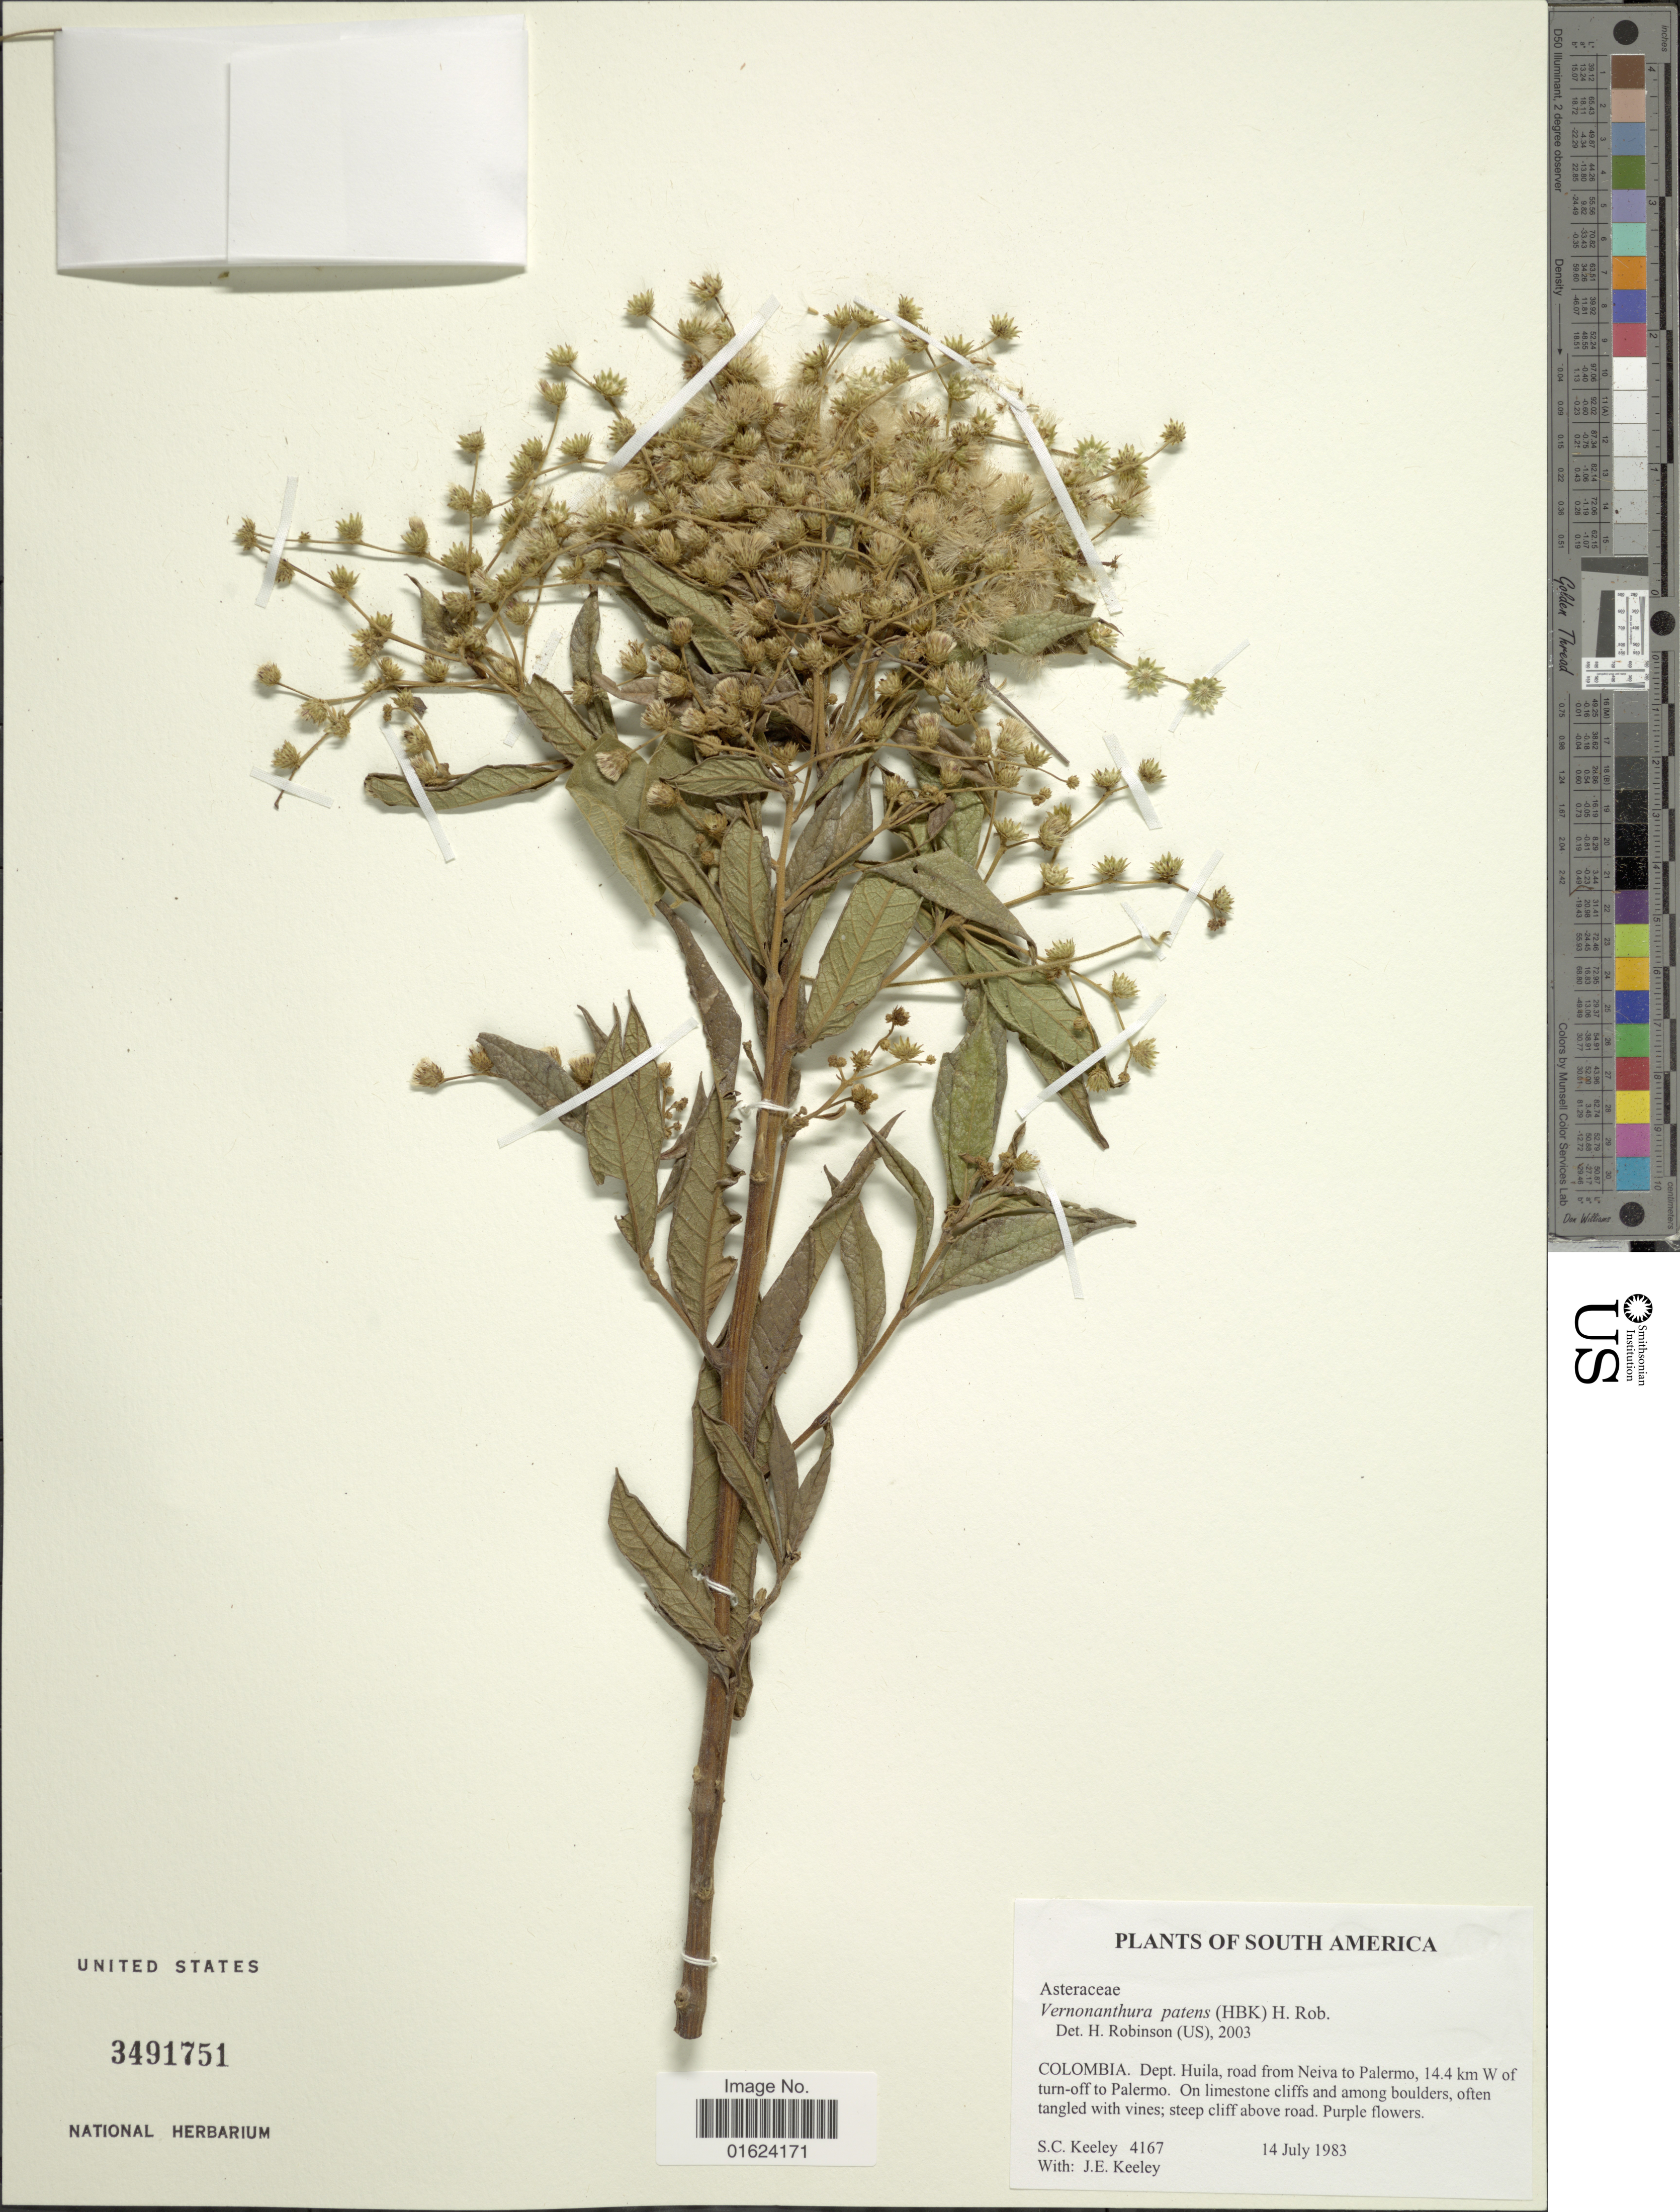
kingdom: Plantae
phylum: Tracheophyta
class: Magnoliopsida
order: Asterales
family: Asteraceae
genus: Vernonanthura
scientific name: Vernonanthura patens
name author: (Kunth) H. Rob.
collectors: S. C. Keeley & J. E. Keeley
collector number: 4167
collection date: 1983-07-14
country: Colombia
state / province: Huila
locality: Colombia. Dept. Huila road from Nevia to Palermo, 14.4 km W of turn-off to Palermo.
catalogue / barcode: US 3491751